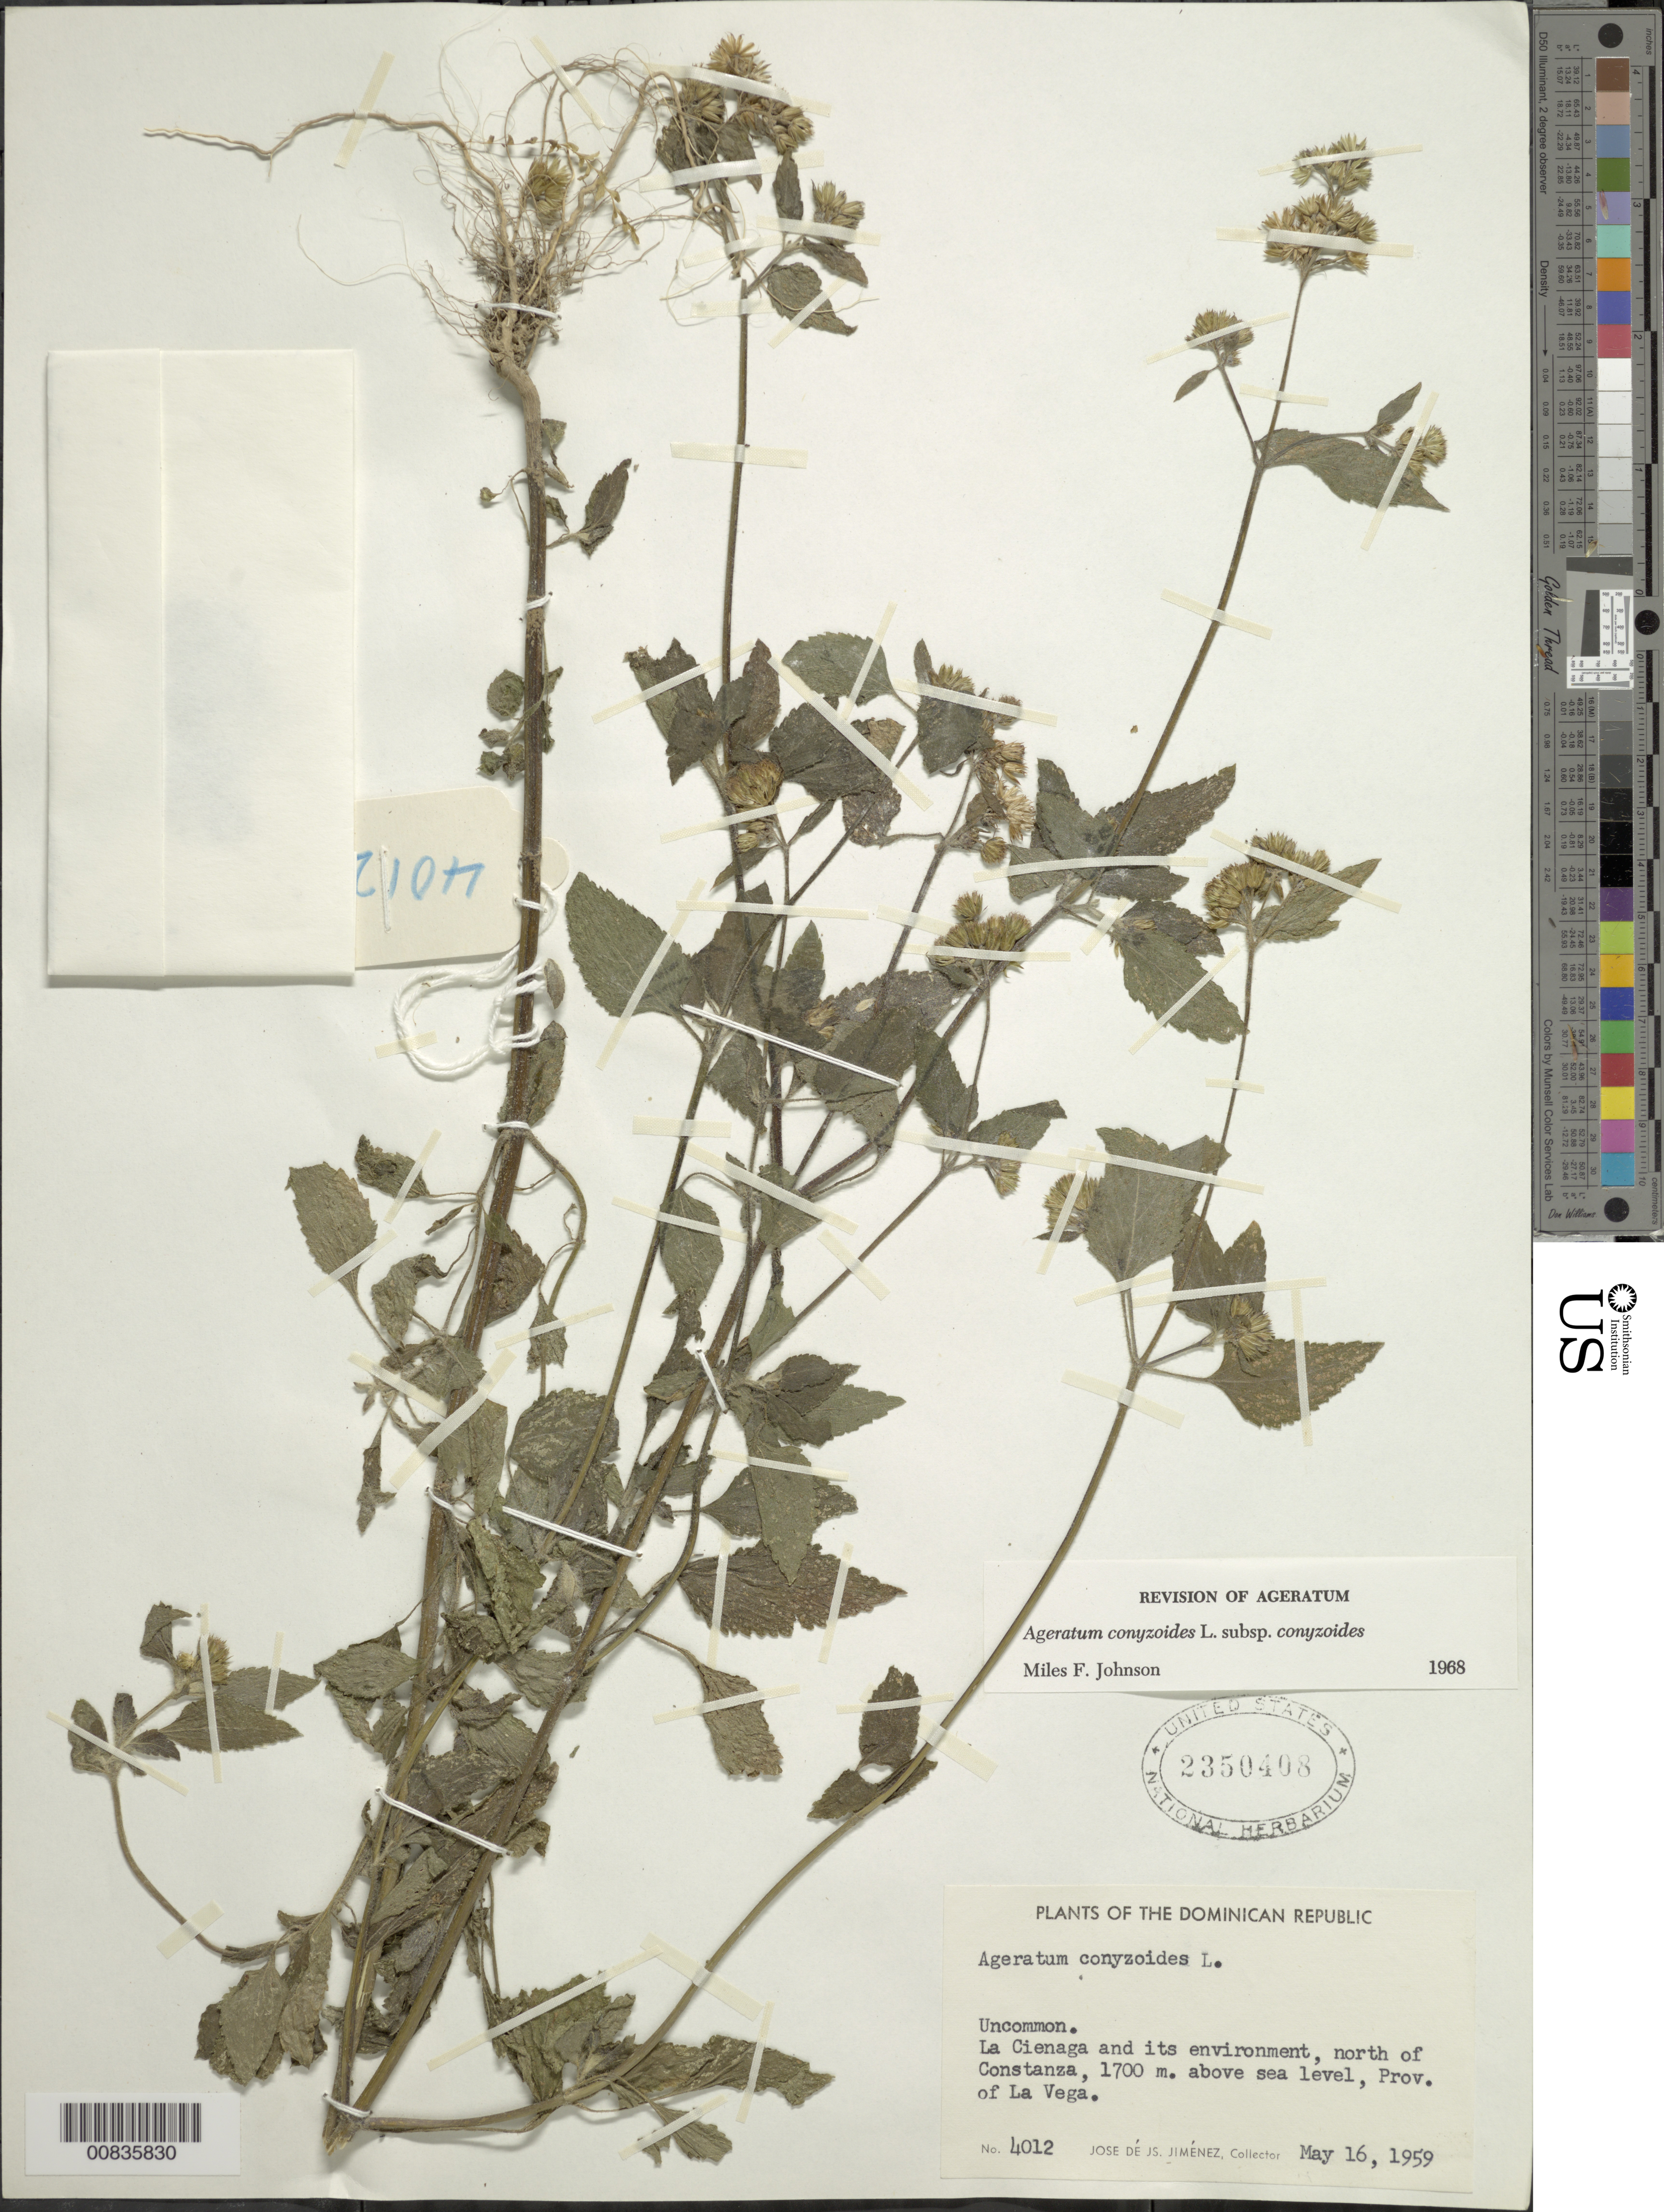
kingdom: Plantae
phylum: Tracheophyta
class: Magnoliopsida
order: Asterales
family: Asteraceae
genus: Ageratum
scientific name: Ageratum conyzoides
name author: L.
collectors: J. J. Jiménez Almonte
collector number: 4012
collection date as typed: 16 May 1959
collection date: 1959-05-16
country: Dominican Republic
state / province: La Vega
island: Hispaniola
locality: La Cienaga and its environment, N of Constanza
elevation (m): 1700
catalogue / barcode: US 2350408